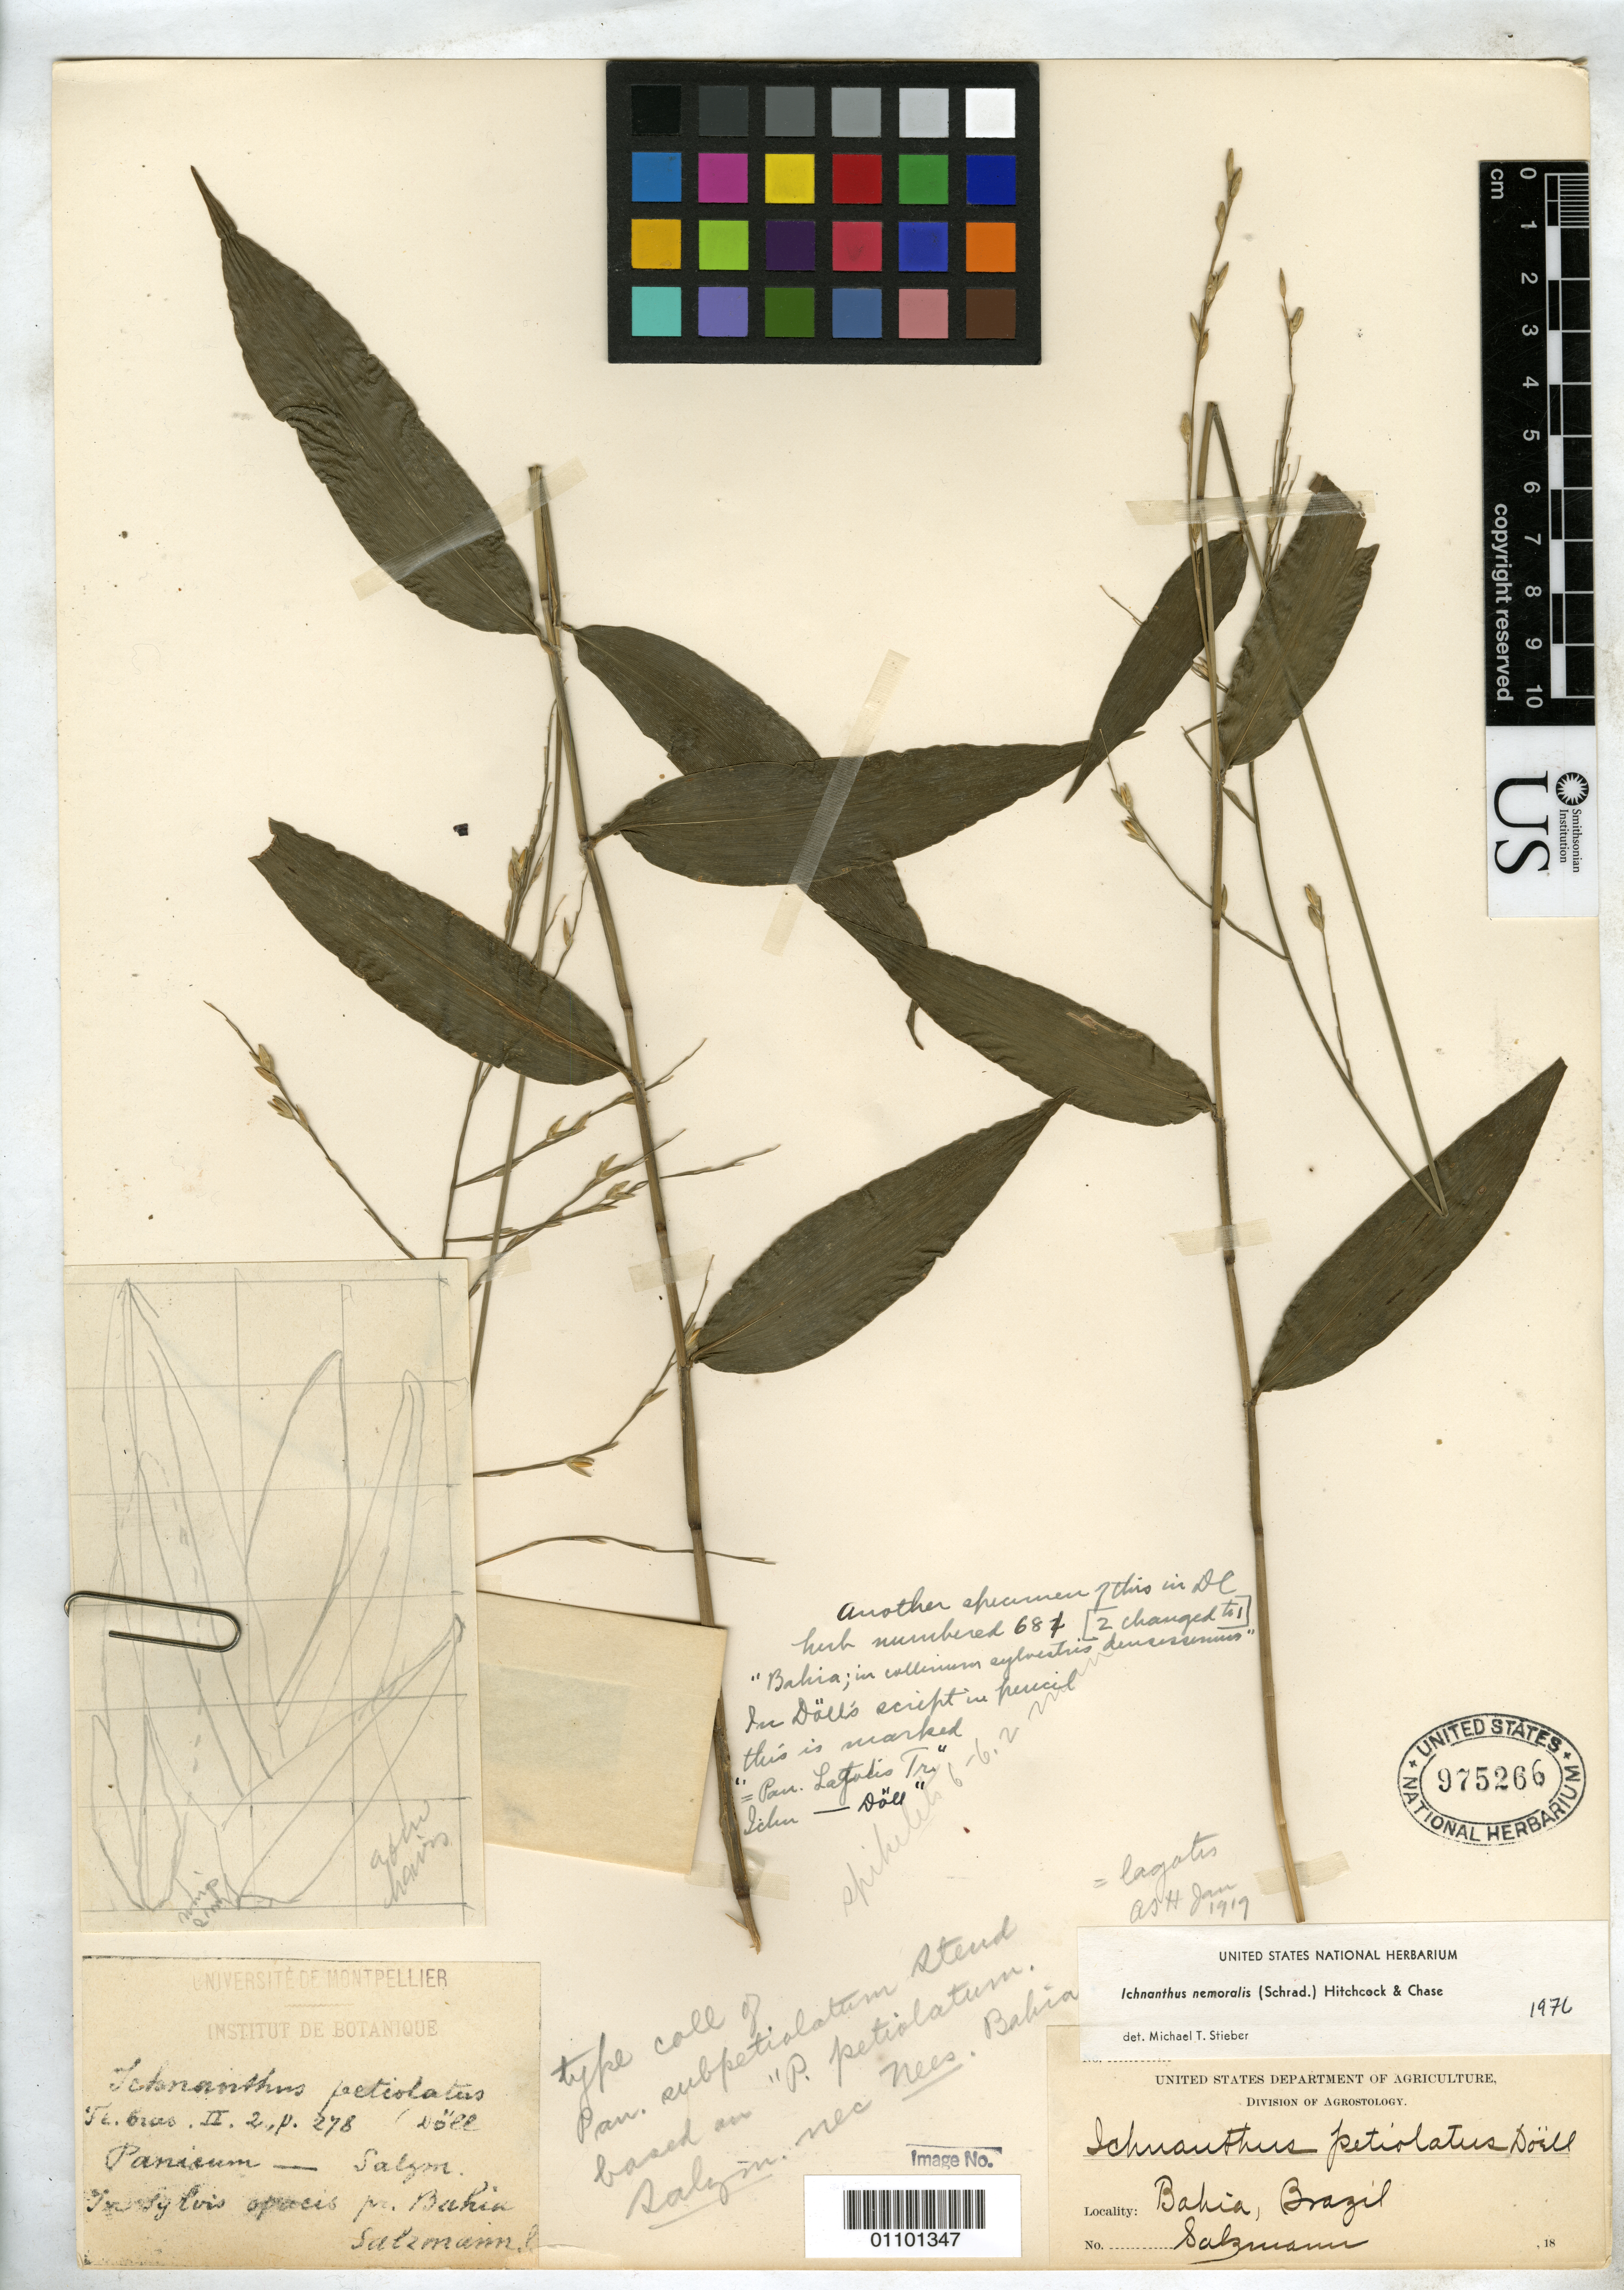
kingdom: Plantae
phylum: Tracheophyta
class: Liliopsida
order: Poales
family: Poaceae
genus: Panicum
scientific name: Panicum subpetiolatum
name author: Steud.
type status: Isotype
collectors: P. Salzmann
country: Brazil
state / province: Bahia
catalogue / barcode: US 975266